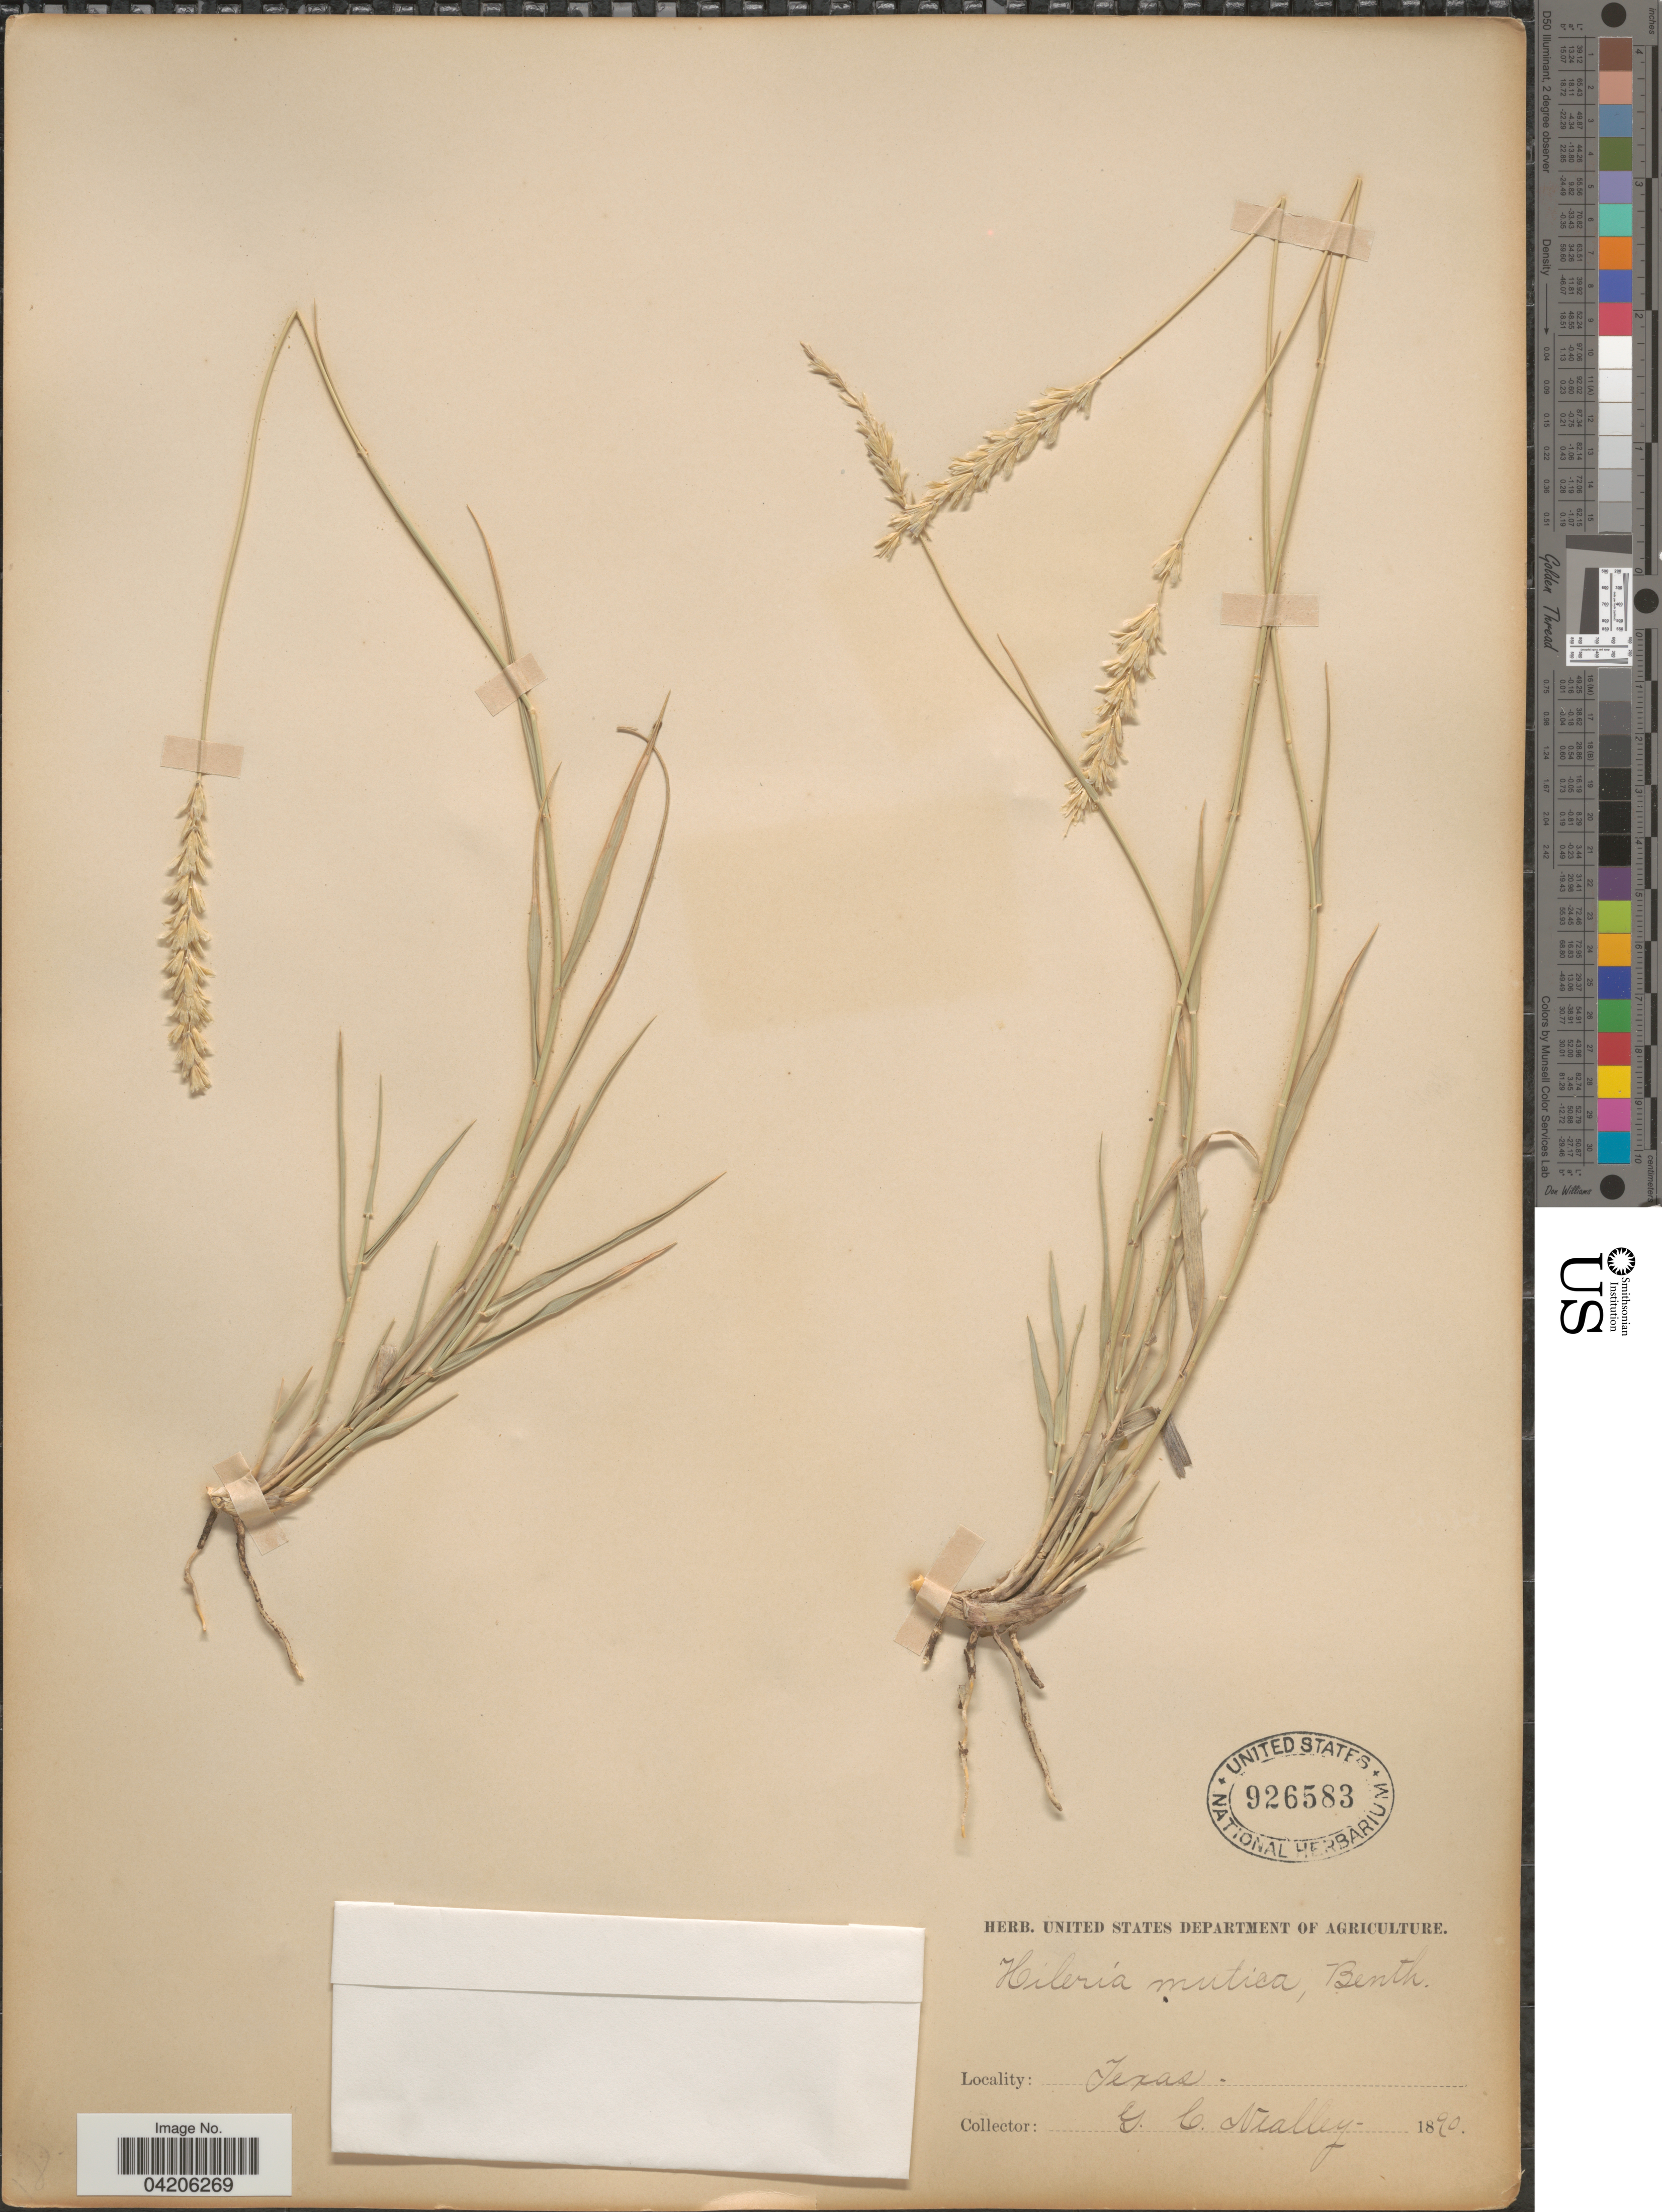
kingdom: Plantae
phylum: Tracheophyta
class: Liliopsida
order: Poales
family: Poaceae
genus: Hilaria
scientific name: Hilaria mutica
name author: (Buckley) Benth.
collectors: G. C. Nealley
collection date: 1890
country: United States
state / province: Texas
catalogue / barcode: US 926583